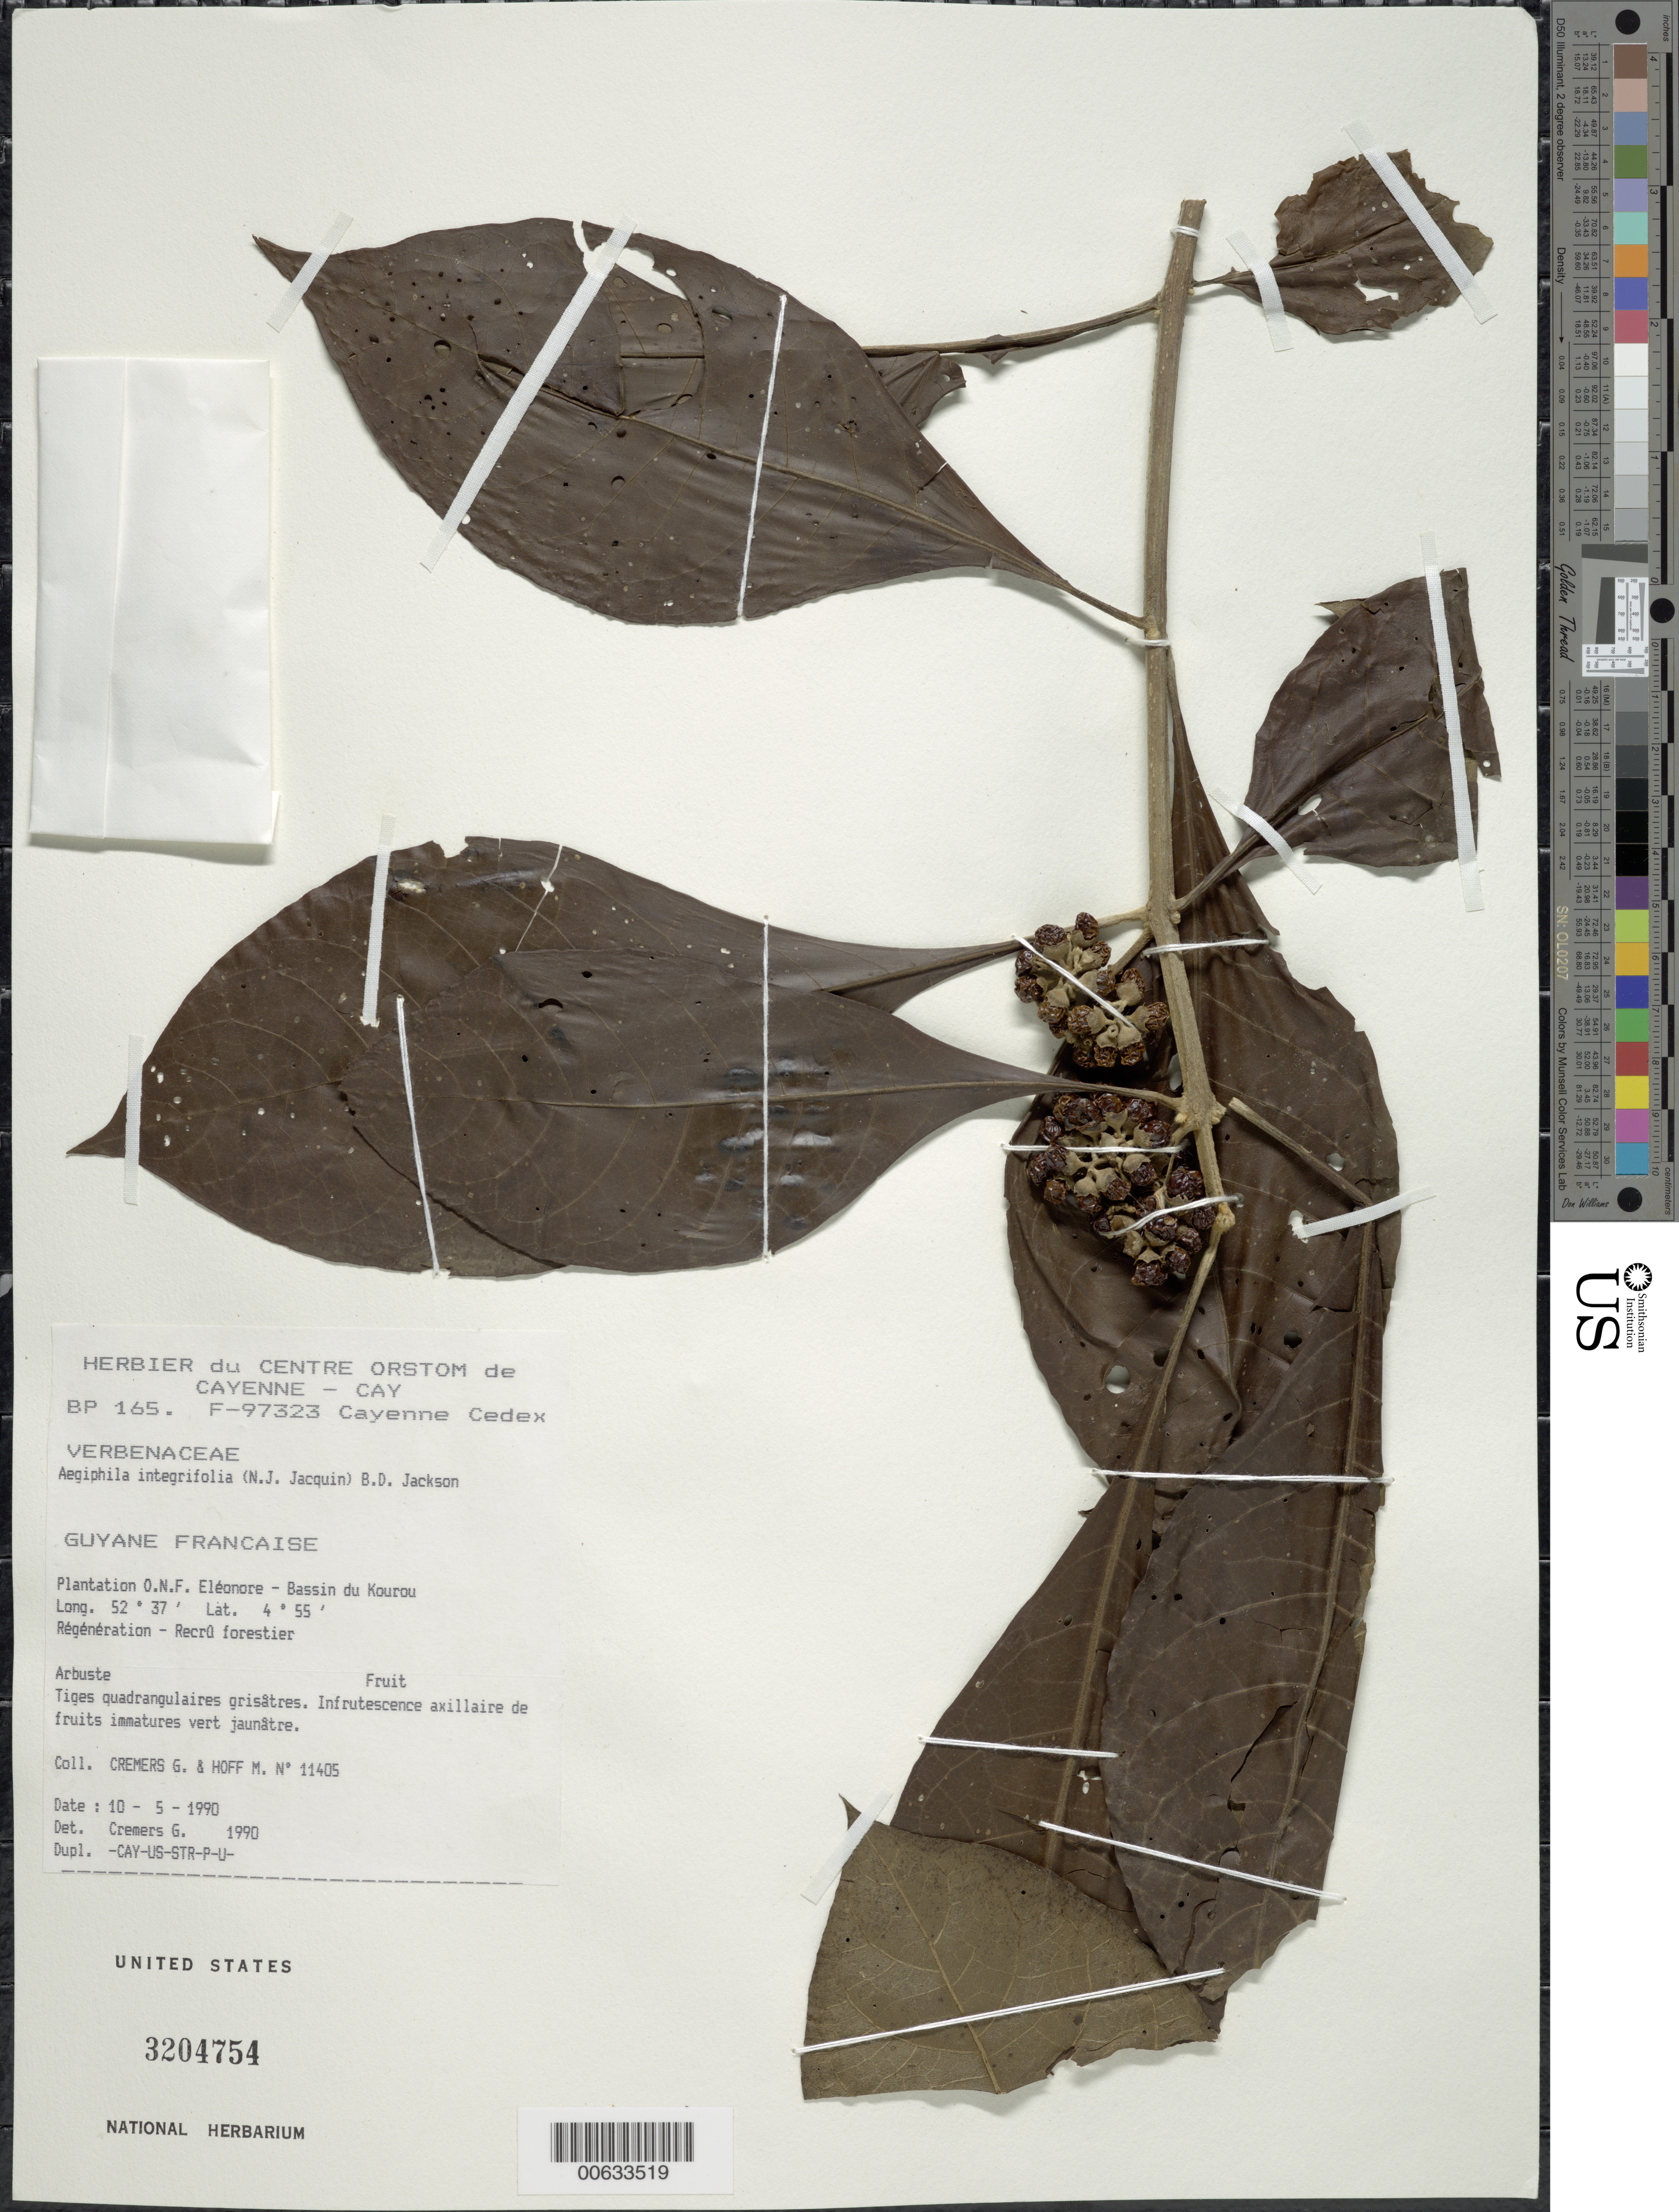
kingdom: Plantae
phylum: Tracheophyta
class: Magnoliopsida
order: Lamiales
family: Lamiaceae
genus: Aegiphila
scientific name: Aegiphila integrifolia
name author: (Jacq.) B.D. Jacks.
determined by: Cremers, Georges A.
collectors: G. Cremers & M. Hoff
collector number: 11405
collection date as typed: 10-May-90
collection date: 1990-05-10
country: French Guiana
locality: Plantation O.N.F. Eléonore, Bassin du Kourou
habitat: Regeneration - recru forestier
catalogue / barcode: US 3204754